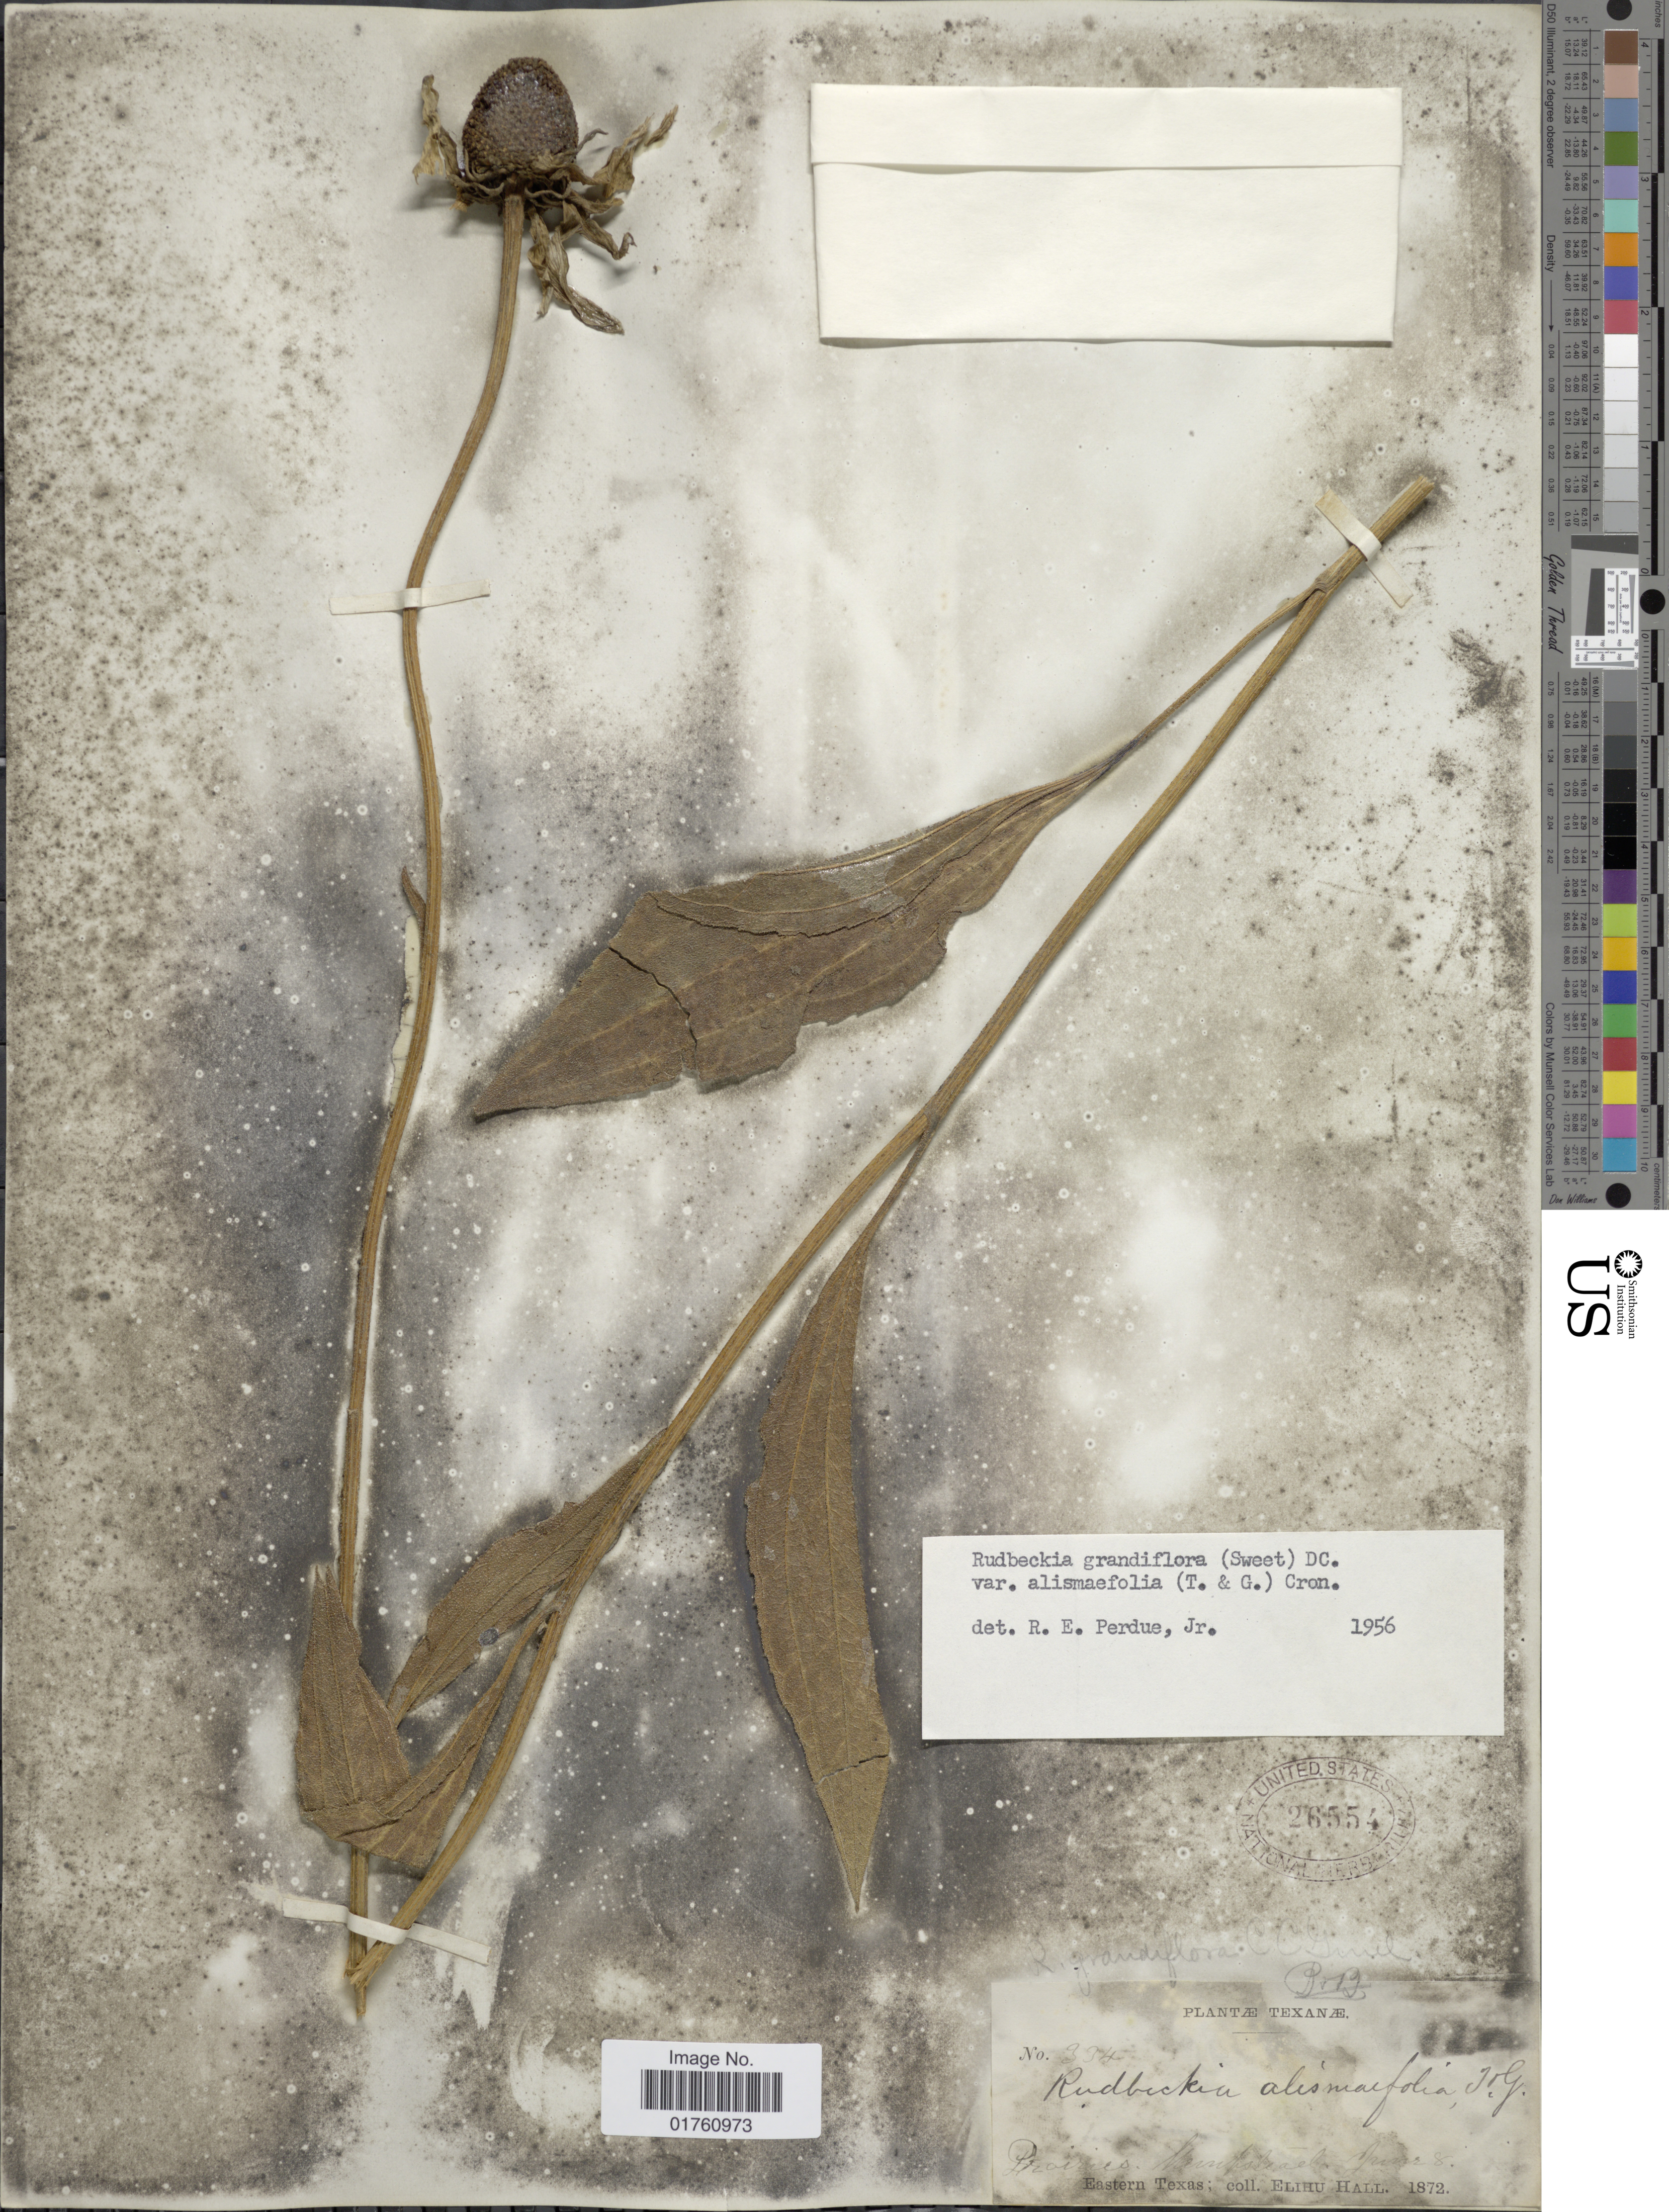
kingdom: Plantae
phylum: Tracheophyta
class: Magnoliopsida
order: Asterales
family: Asteraceae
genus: Rudbeckia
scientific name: Rudbeckia grandiflora var. alismaefolia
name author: (Torr. & A. Gray) Cronq.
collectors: E. Hall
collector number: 334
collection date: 1872-06-08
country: United States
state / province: Texas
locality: Hempstead.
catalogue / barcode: US 26554